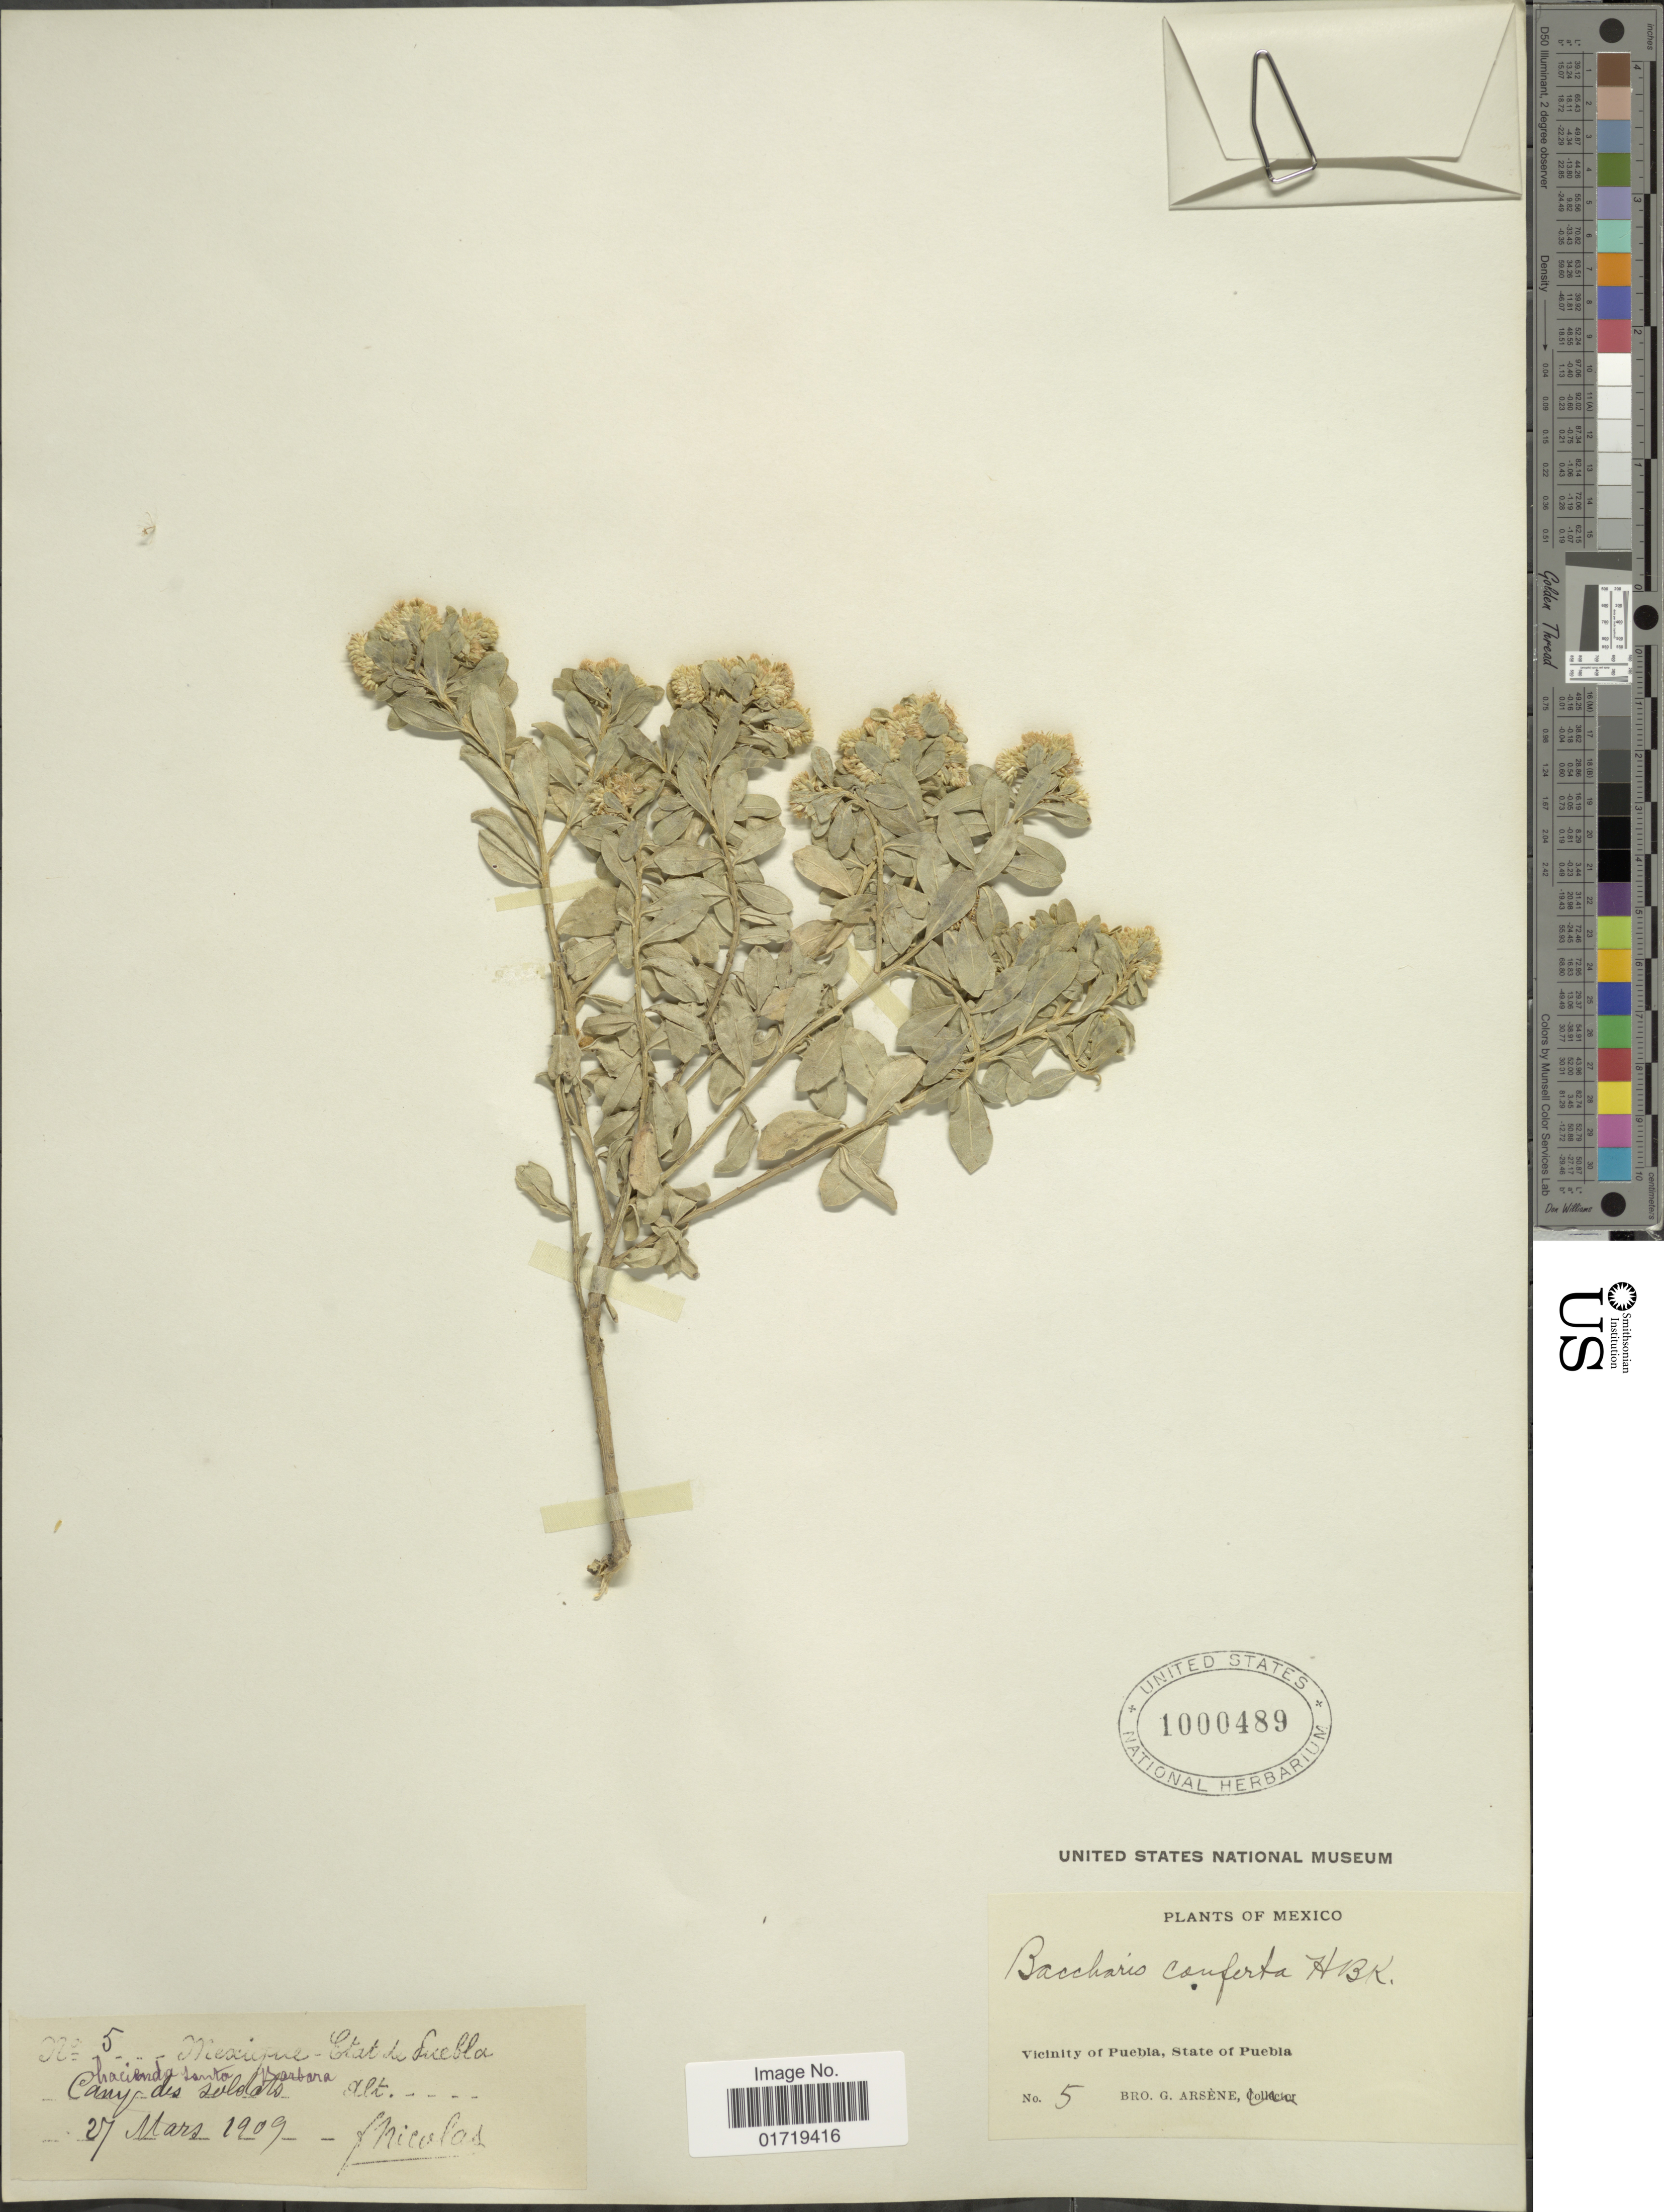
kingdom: Plantae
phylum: Tracheophyta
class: Magnoliopsida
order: Asterales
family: Asteraceae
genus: Baccharis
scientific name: Baccharis conferta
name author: Kunth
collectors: Bro. G. Arsène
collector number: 5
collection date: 1909-03-27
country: Mexico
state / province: Puebla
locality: Vicinity of Puebla, State of Puebla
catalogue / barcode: US 1000489